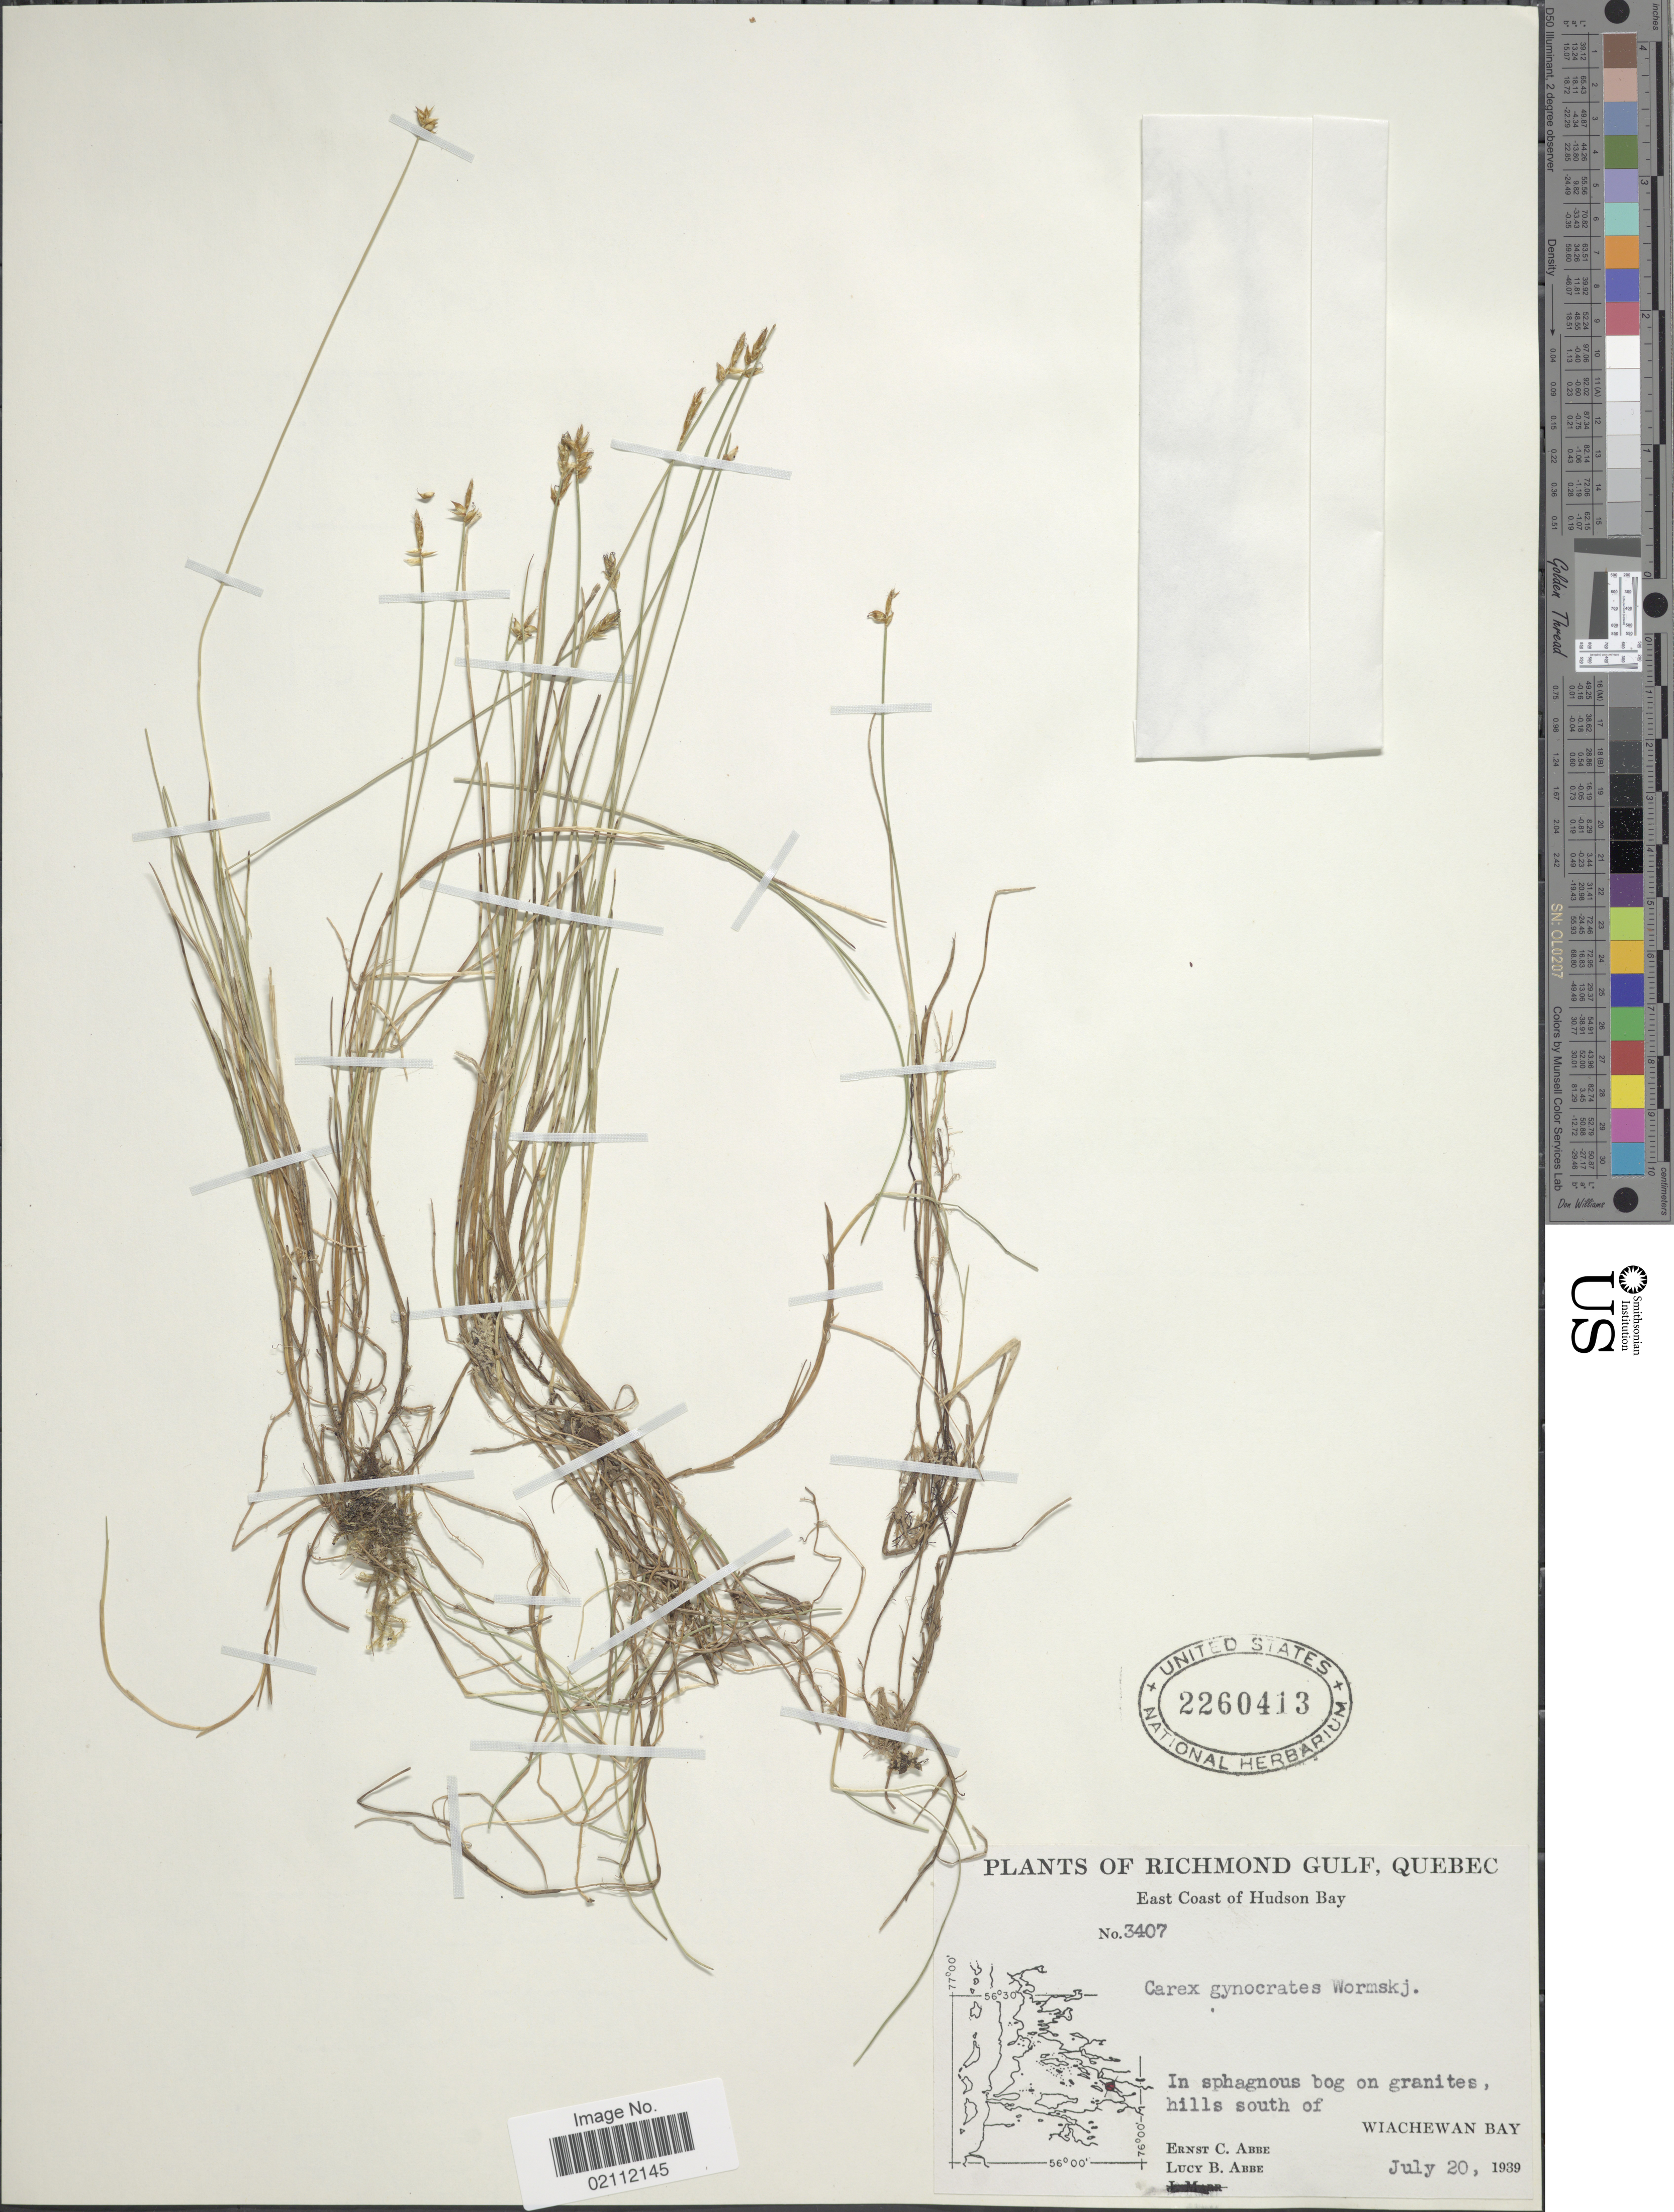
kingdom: Plantae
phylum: Tracheophyta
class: Liliopsida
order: Poales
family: Cyperaceae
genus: Carex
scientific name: Carex nardina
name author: (Hornem.) Fr.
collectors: E. C. Abbe & L. B. Abbe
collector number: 3407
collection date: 1939-07-20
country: Canada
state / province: Quebec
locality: Richmond Gulf. East Coast of Hudson Bay. south of Wiachewan Bay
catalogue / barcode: US 2260413